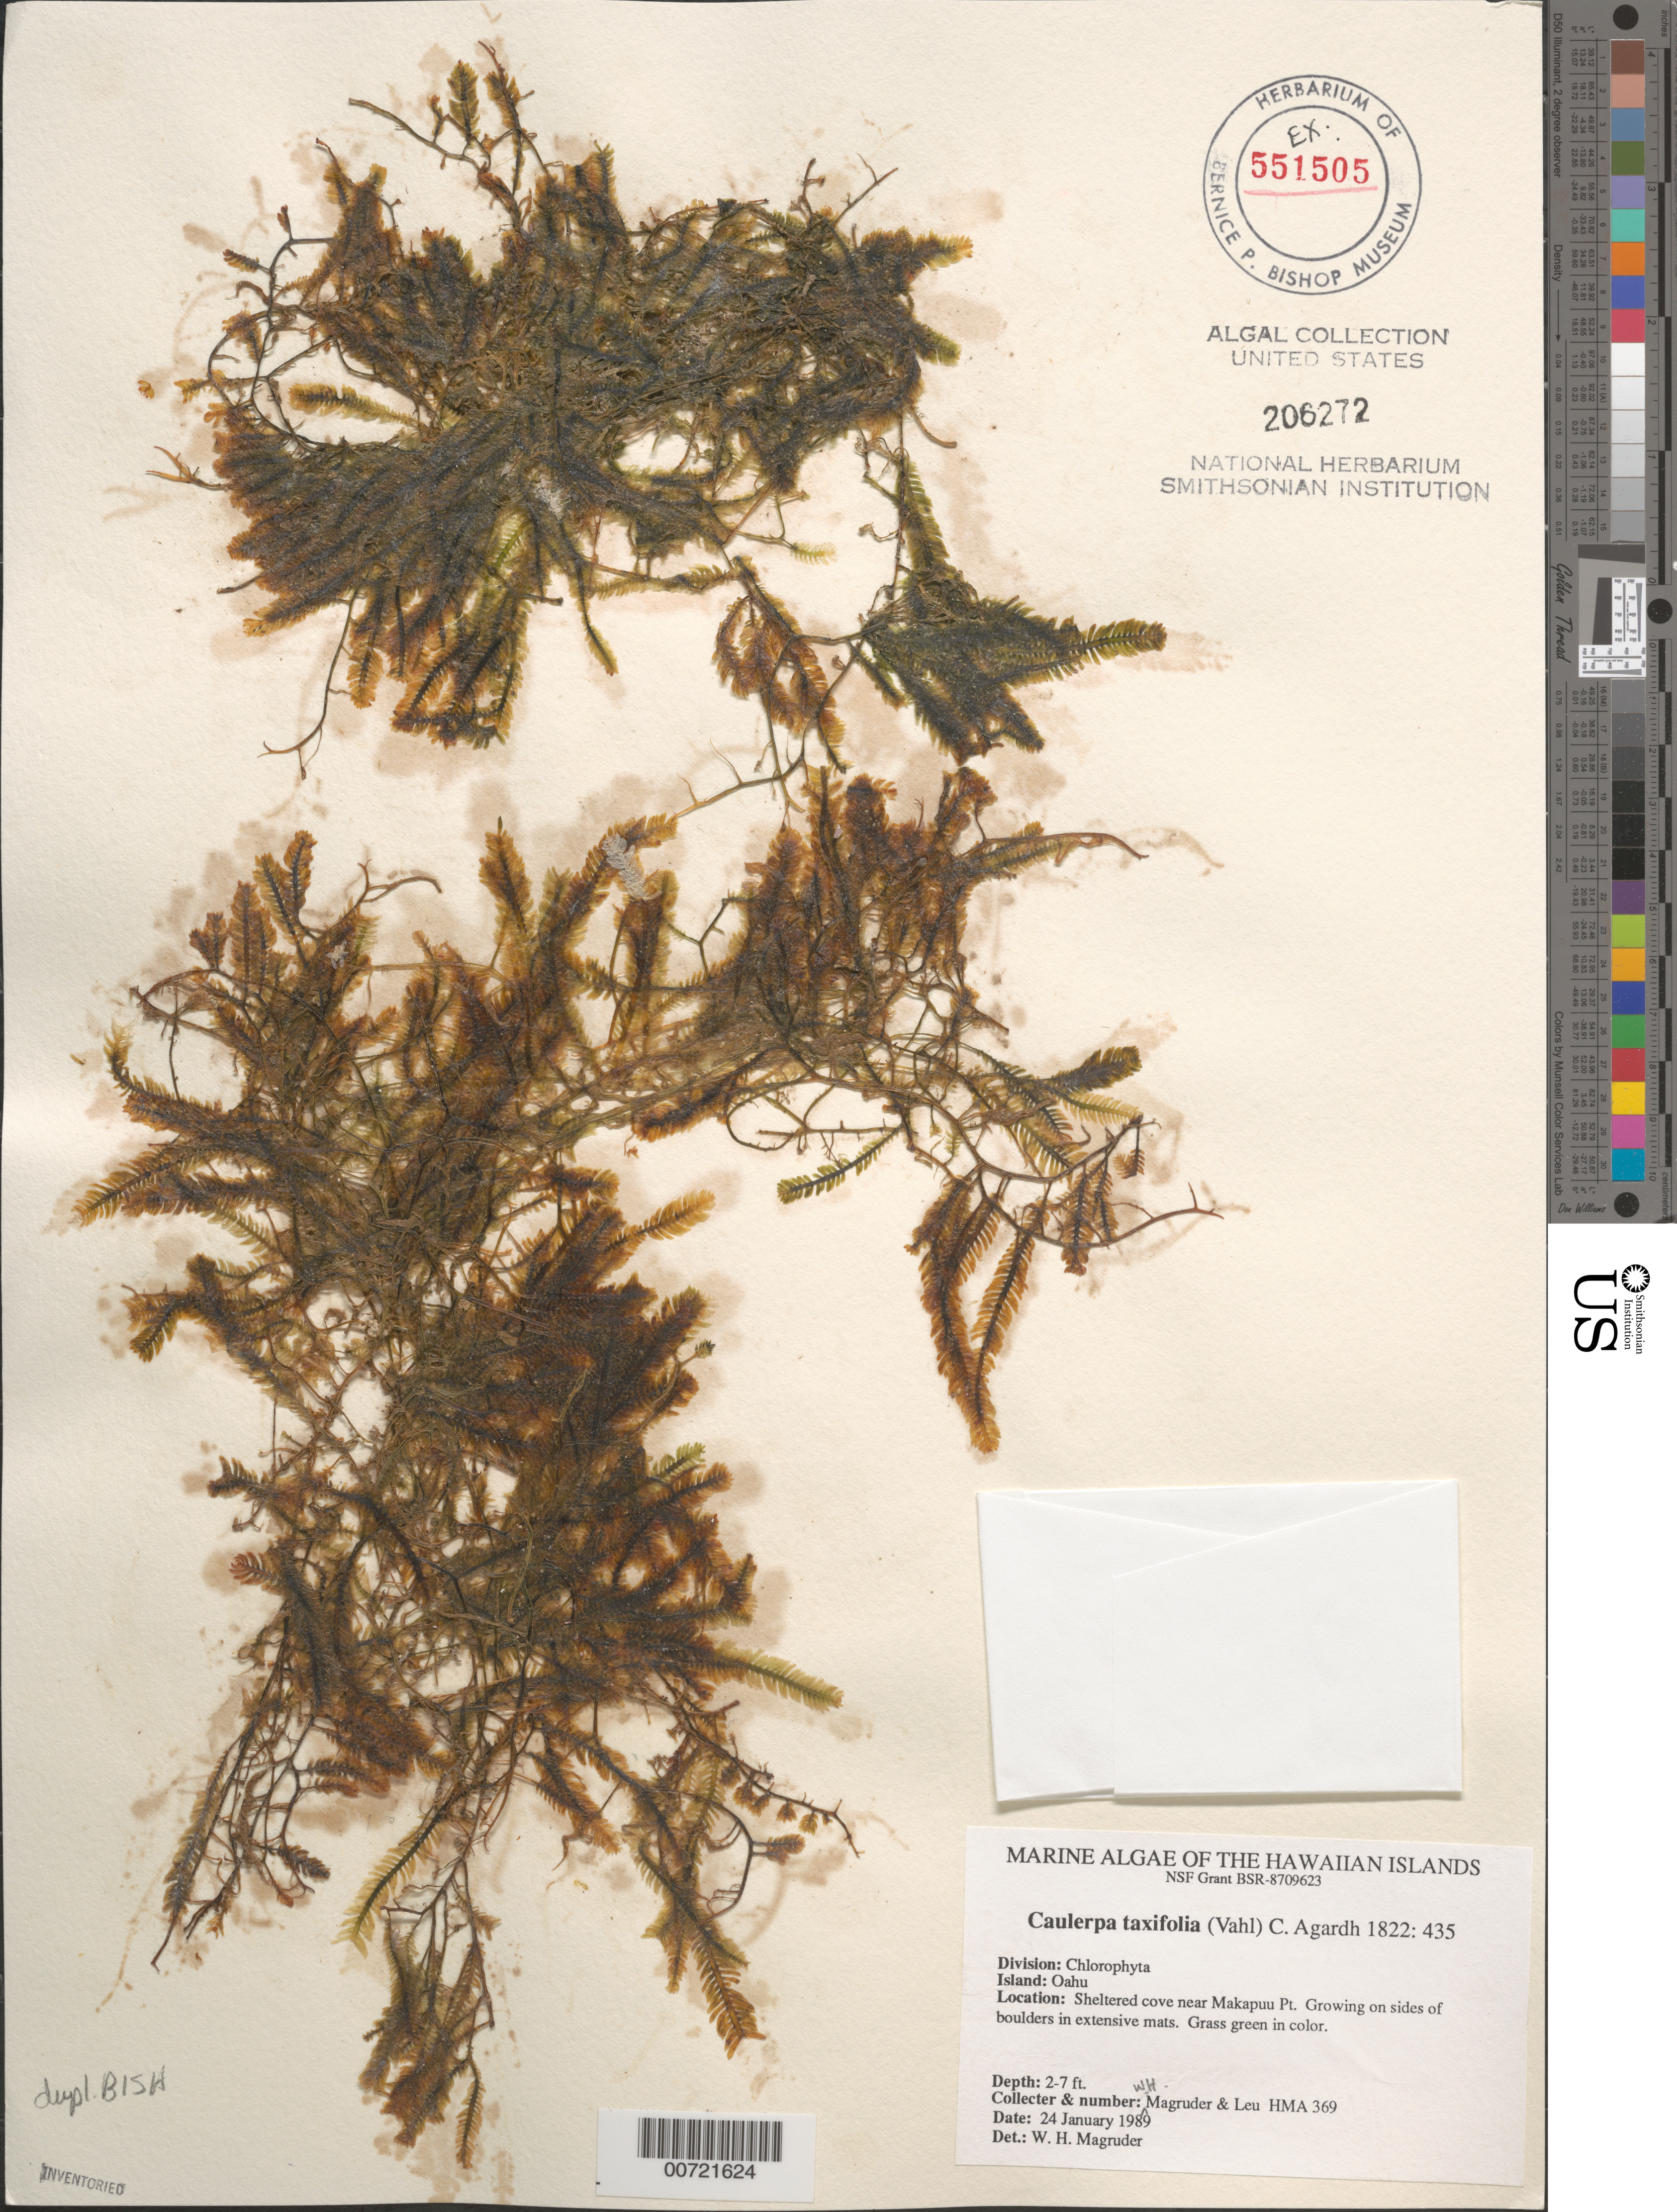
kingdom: Plantae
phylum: Chlorophyta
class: Ulvophyceae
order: Bryopsidales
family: Caulerpaceae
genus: Caulerpa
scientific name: Caulerpa taxifolia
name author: (M. Vahl) C. Agardh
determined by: Magruder, W. H.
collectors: W. Magruder & -. Leu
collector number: HMA 369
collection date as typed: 24 Jan 1989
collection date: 1989-01-24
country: United States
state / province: Hawaii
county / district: Honolulu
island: Oahu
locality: Sheltered cove near Makapuu Point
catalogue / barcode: US 206272